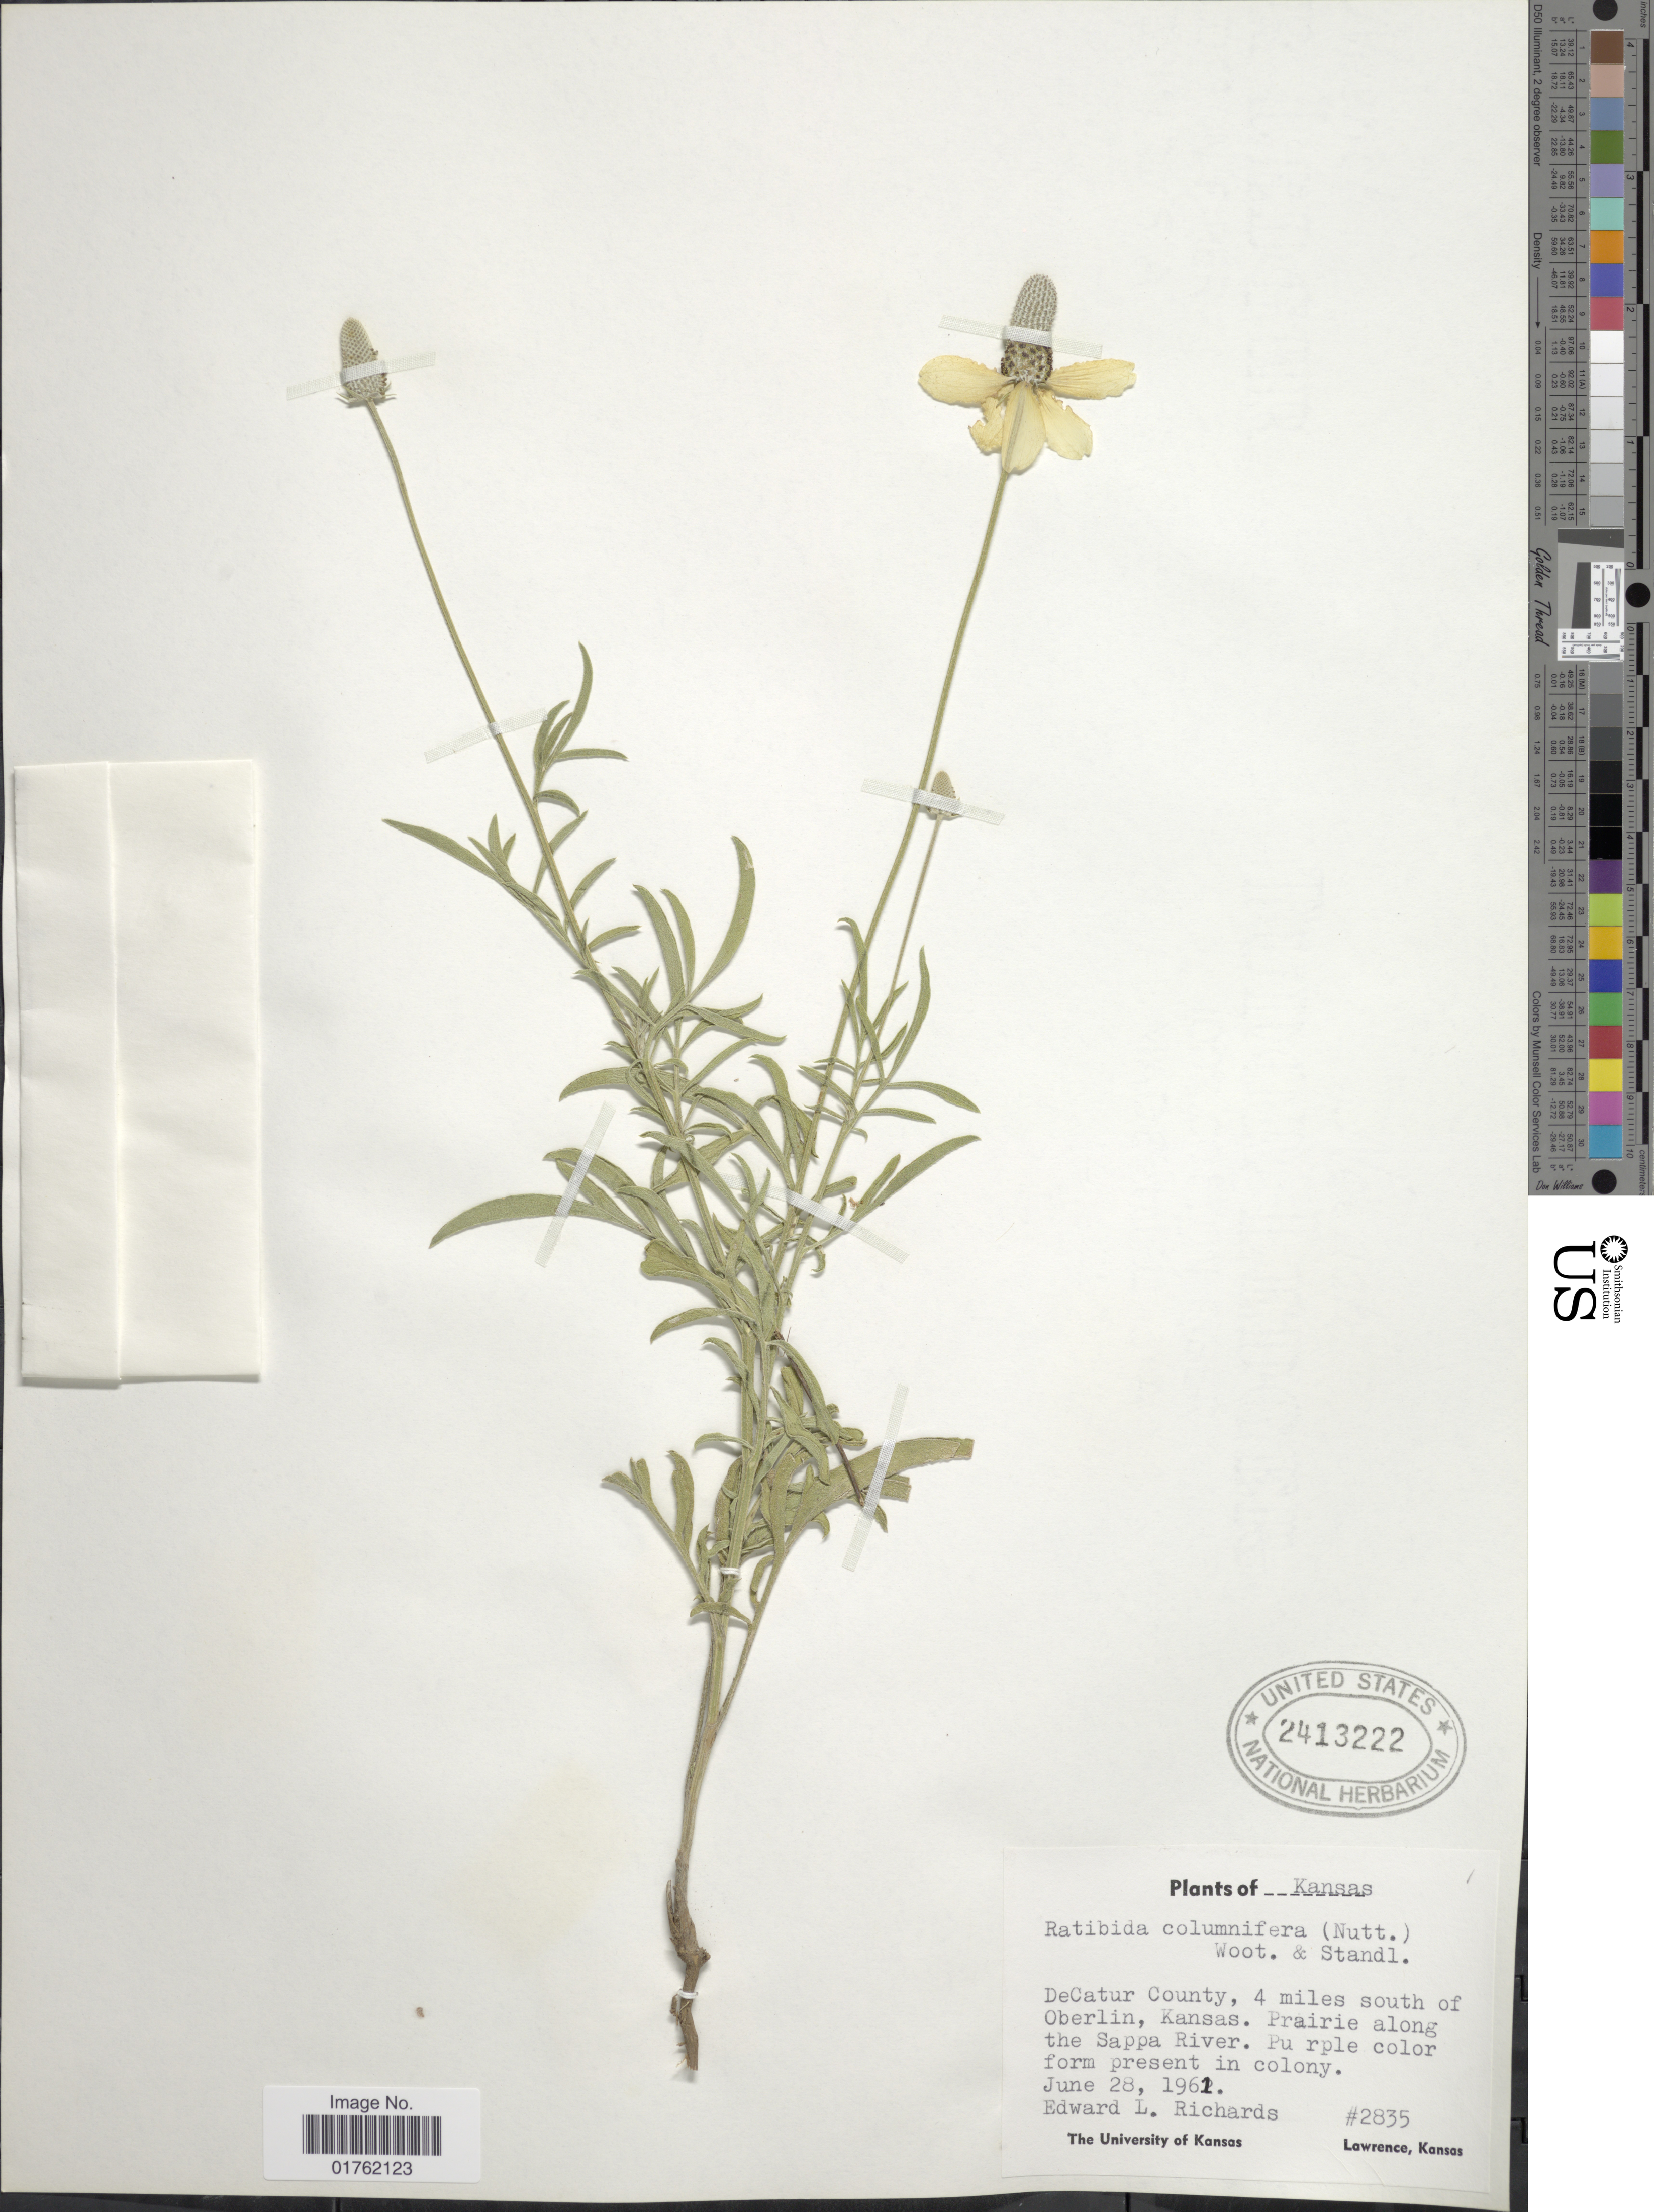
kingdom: Plantae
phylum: Tracheophyta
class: Magnoliopsida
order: Asterales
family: Asteraceae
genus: Ratibida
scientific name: Ratibida columnaris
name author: (Pursh) D. Don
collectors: E. Richards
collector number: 2835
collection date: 1961-06-28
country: United States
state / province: Kansas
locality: DeCatur County, 4 miles south of Oberlin, Kansas. Prairie along the Sappa River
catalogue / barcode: US 2413222